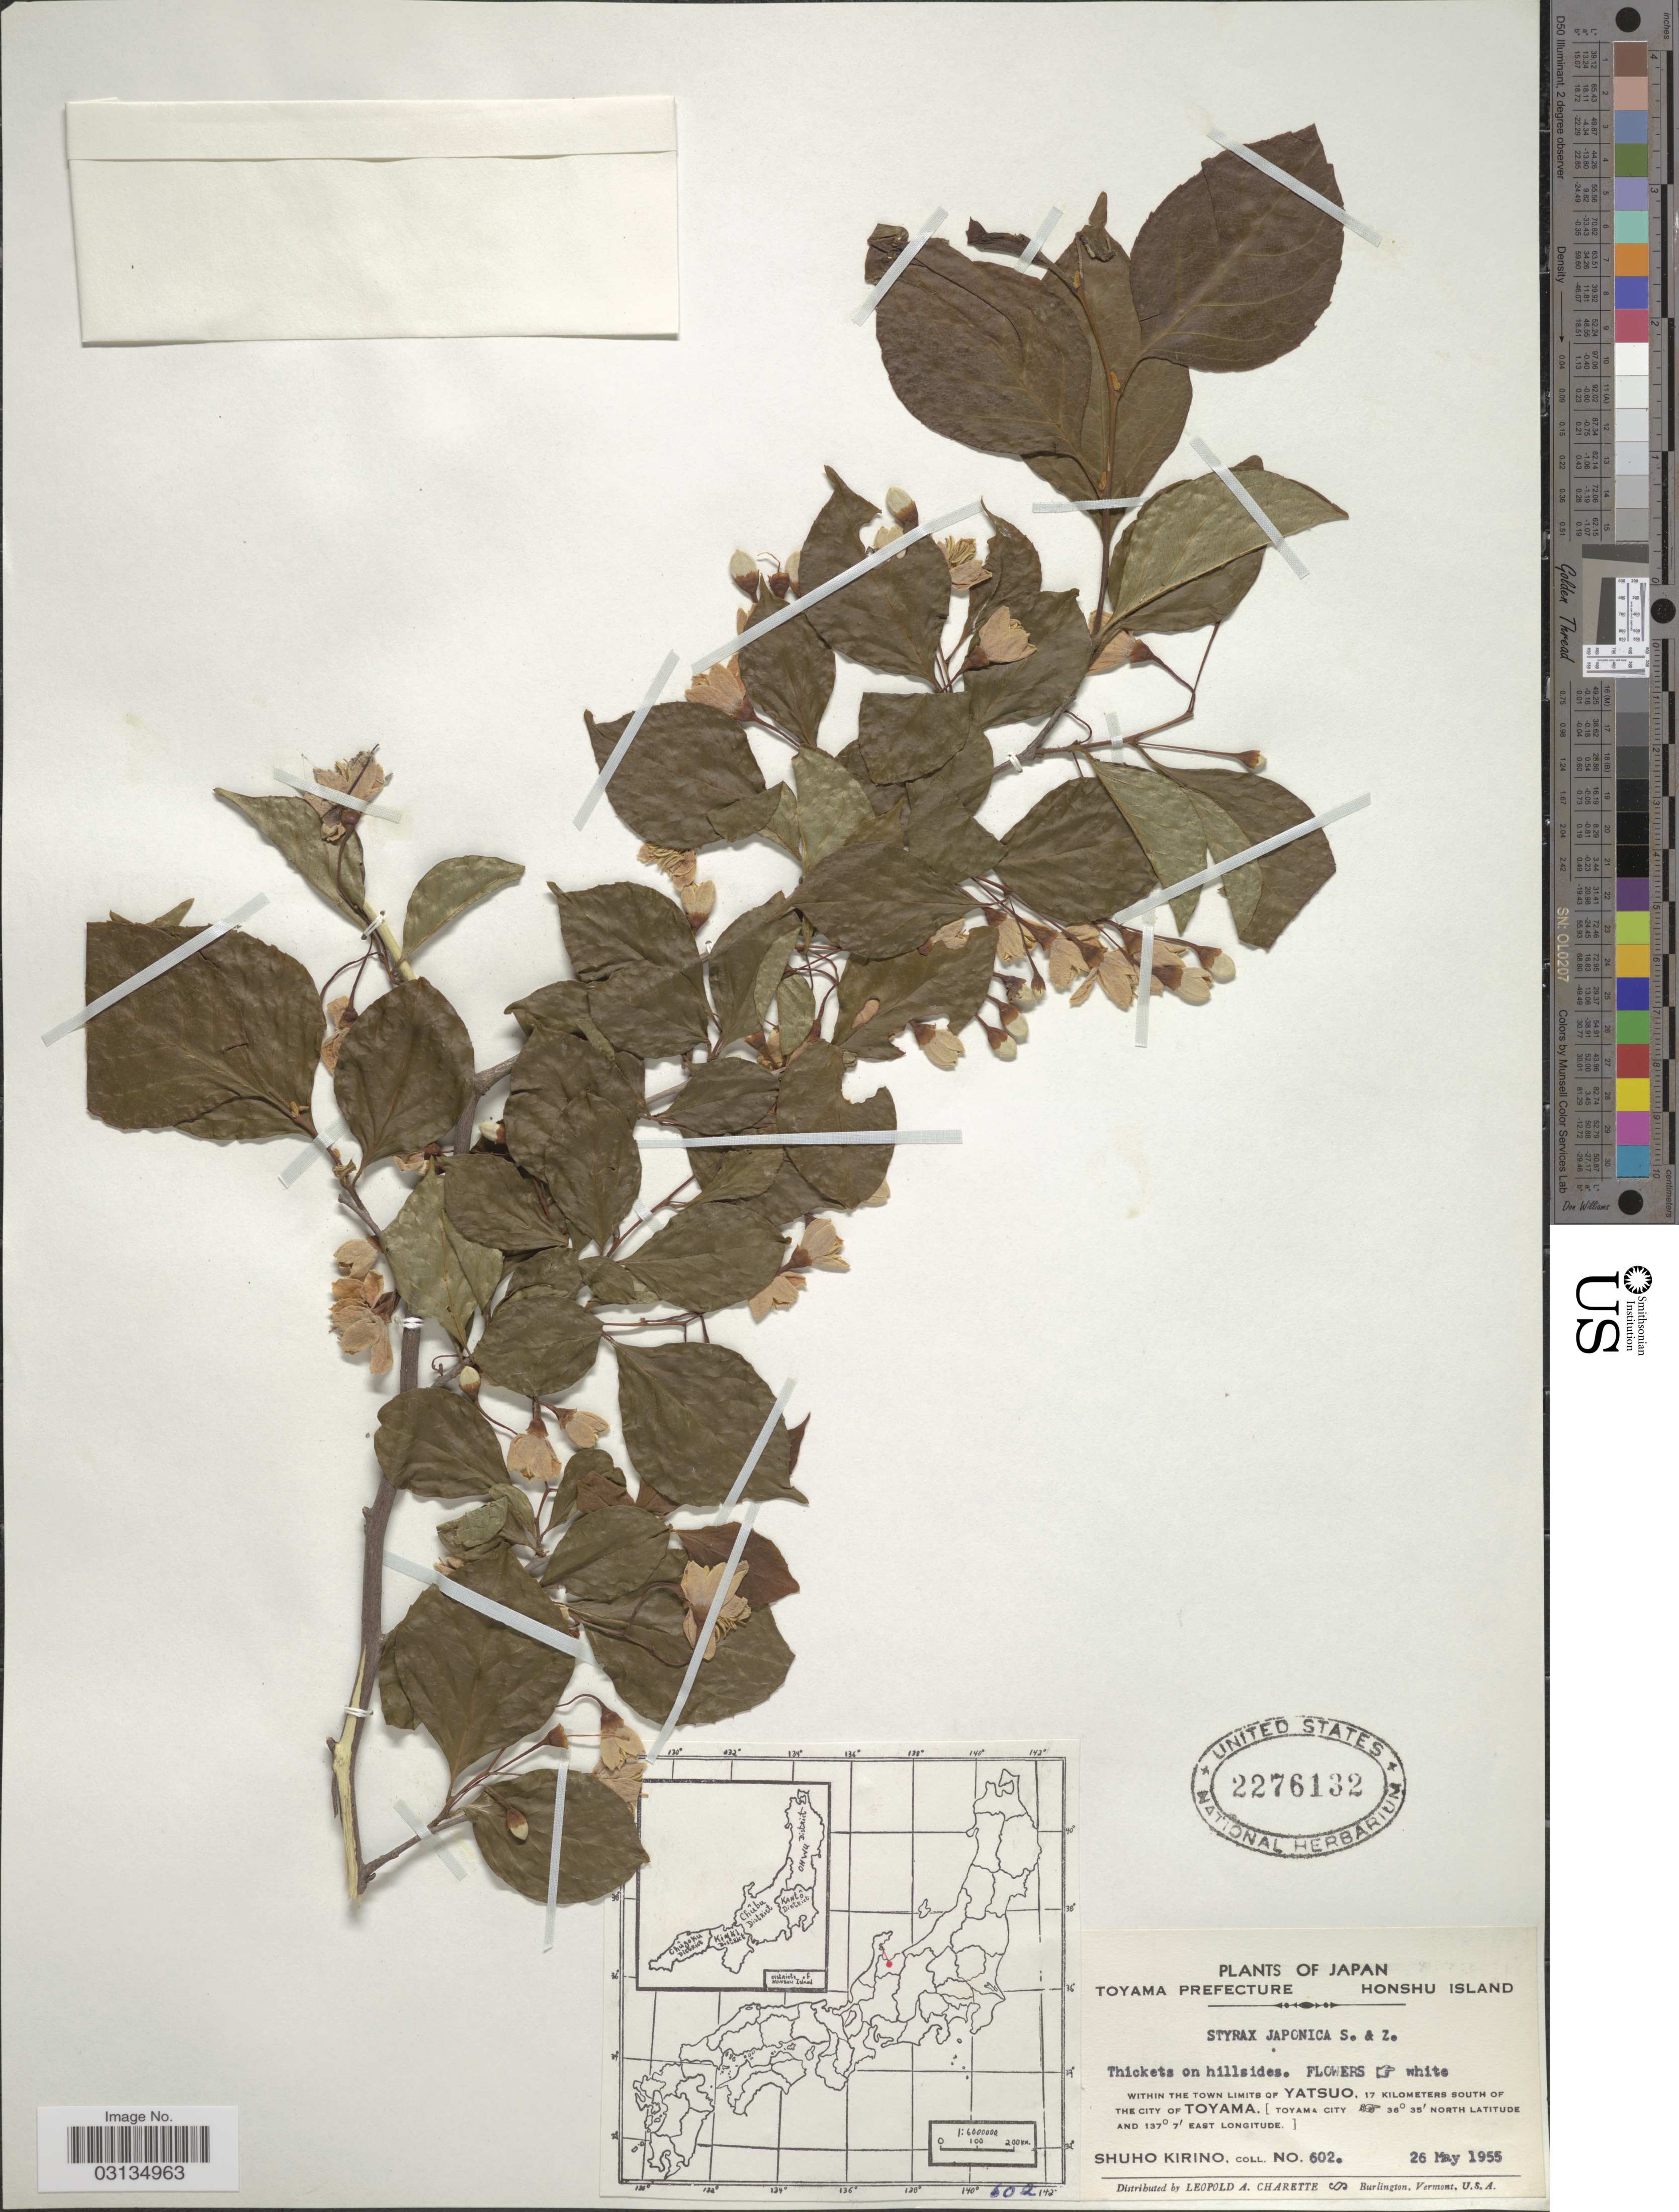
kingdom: Plantae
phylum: Tracheophyta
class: Magnoliopsida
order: Ericales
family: Styracaceae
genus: Styrax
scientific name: Styrax japonicus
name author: Siebold & Zucc.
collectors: S. Kirino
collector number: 602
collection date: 1955-05-26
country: Japan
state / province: Toyama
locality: Toyama Prefecture. Honshu Island. Within the town limits of Yatsuo, 17 kilometers south of The City of Toyama. [Toyama City].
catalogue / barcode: US 2276132